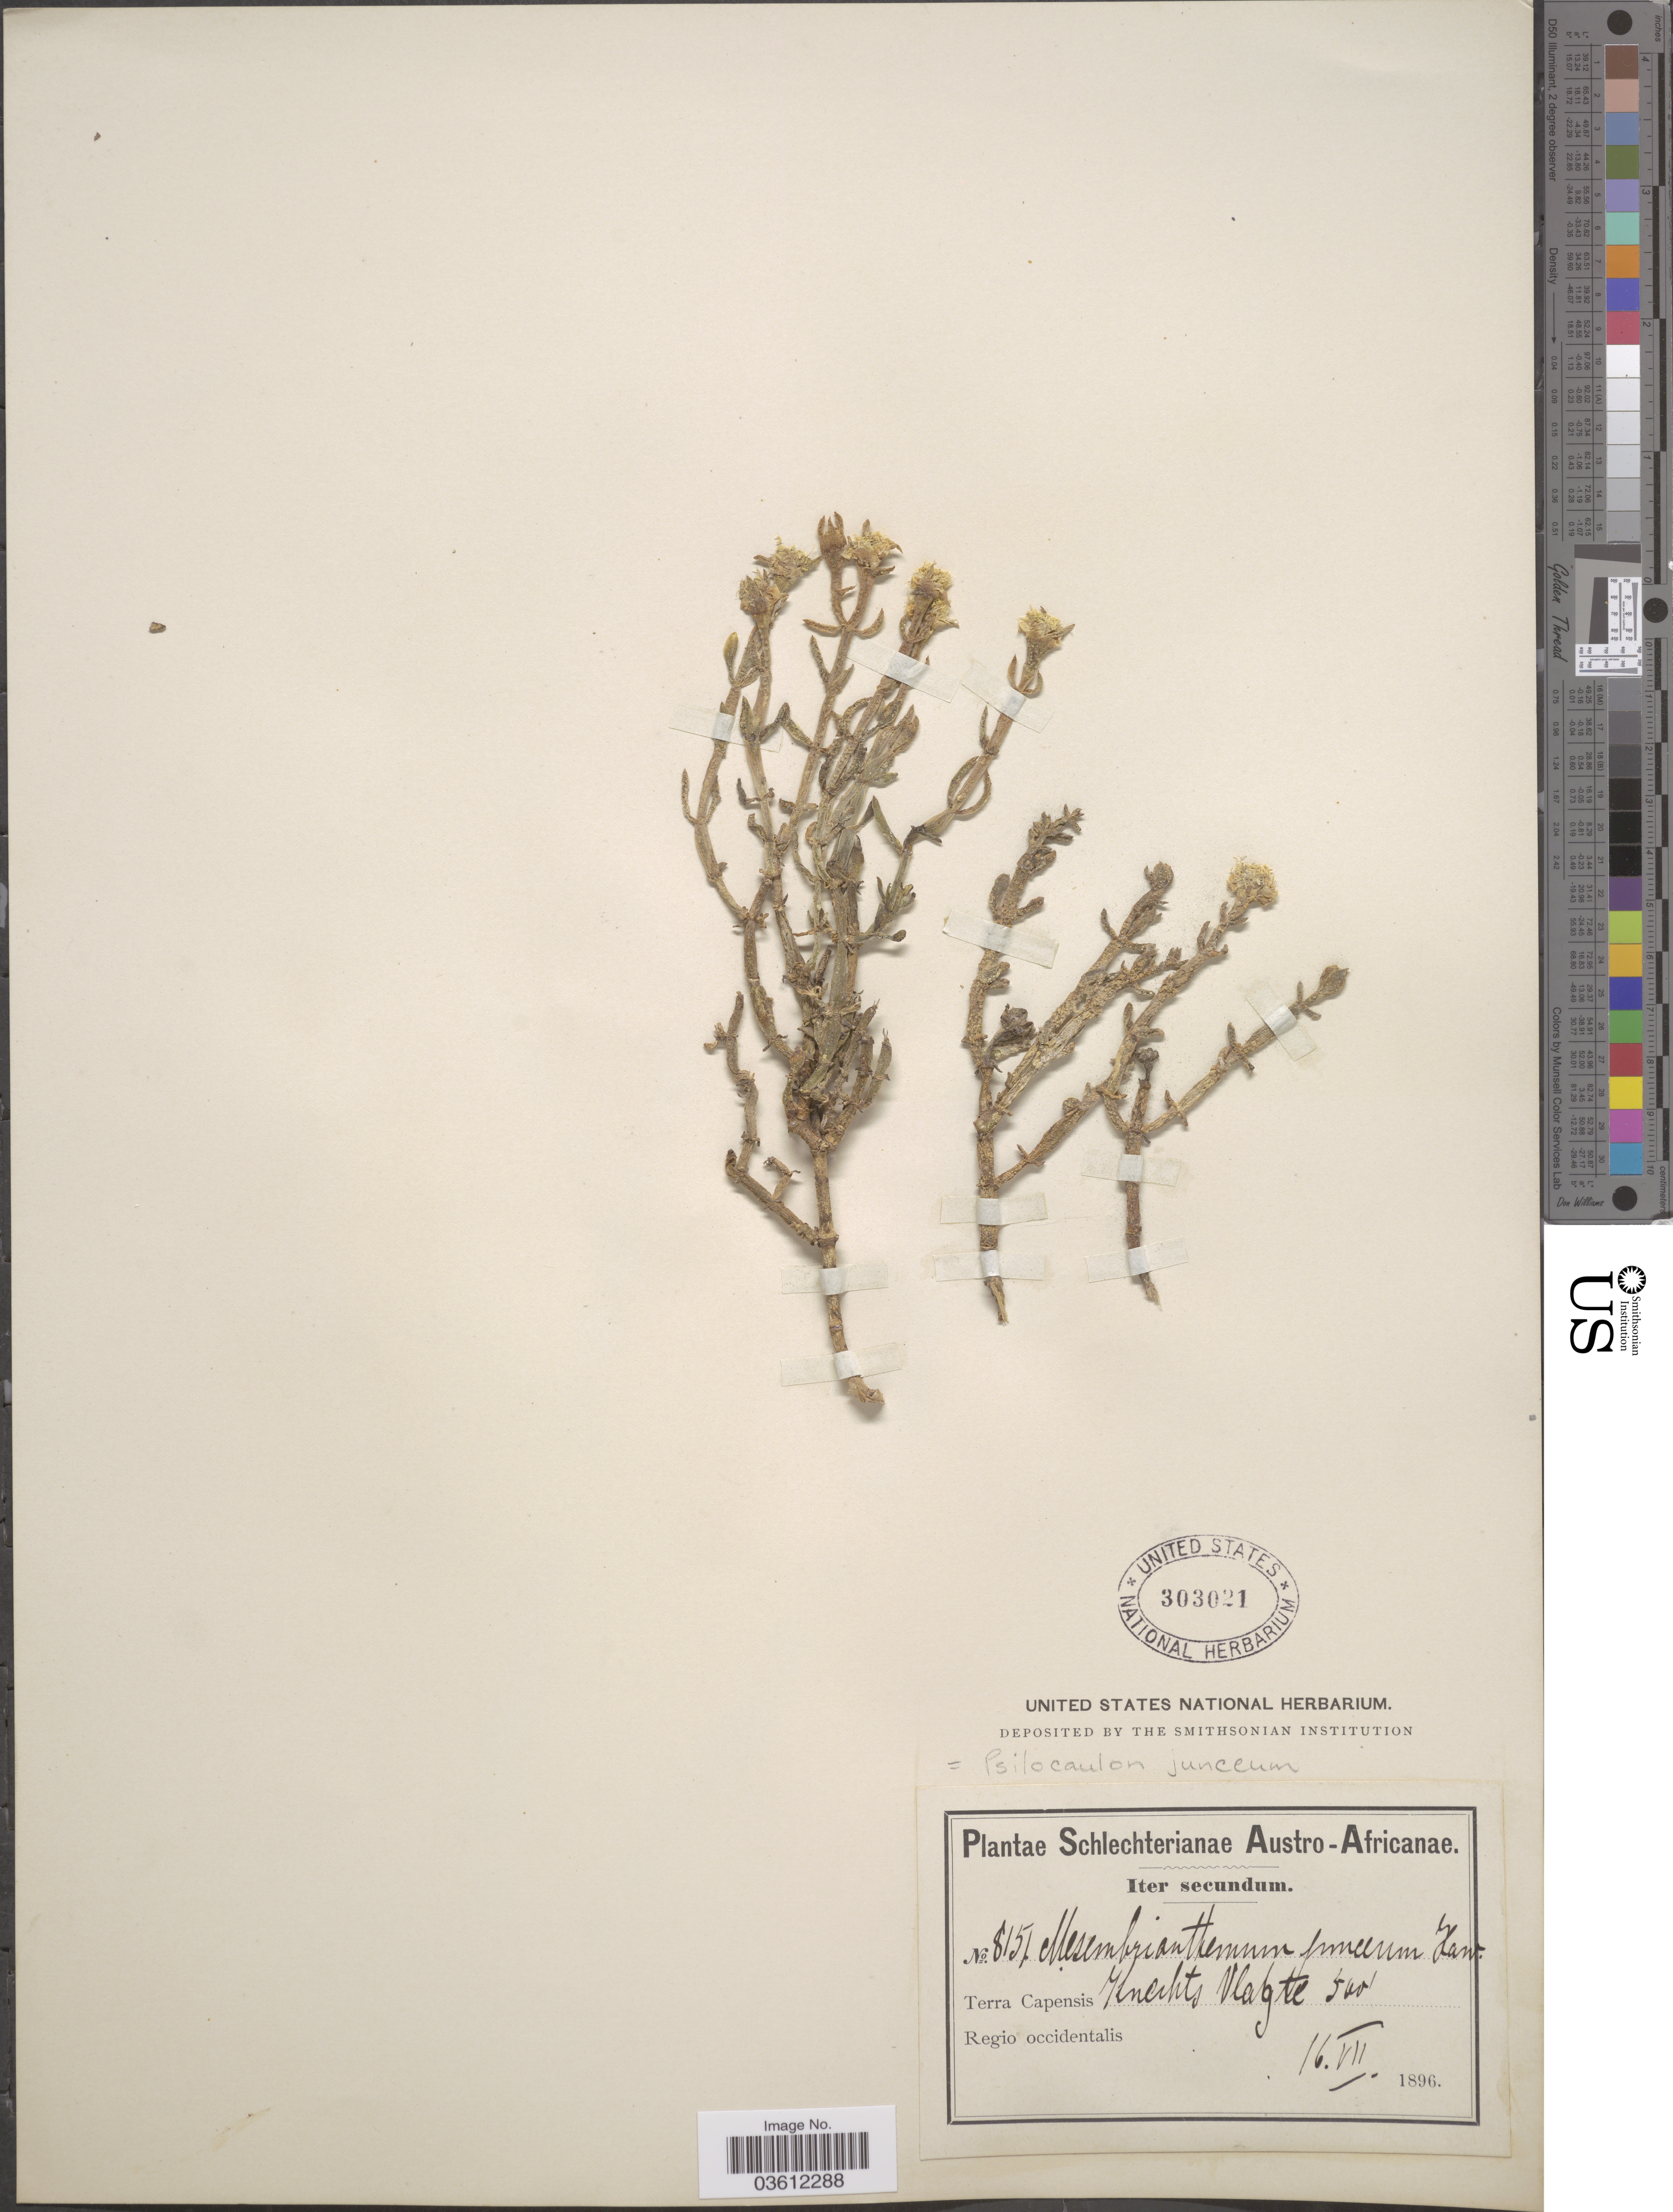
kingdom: Plantae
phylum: Tracheophyta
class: Magnoliopsida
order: Caryophyllales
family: Aizoaceae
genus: Mesembryanthemum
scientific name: Mesembryanthemum leptarthron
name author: A. Berger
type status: Isotype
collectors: Schlechter, --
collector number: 8151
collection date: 1896-07-16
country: South Africa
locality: Austro-Africanae. Terra Capensis. Regio occidentalis. Knechts Vlagte.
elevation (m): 152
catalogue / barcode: US 303021